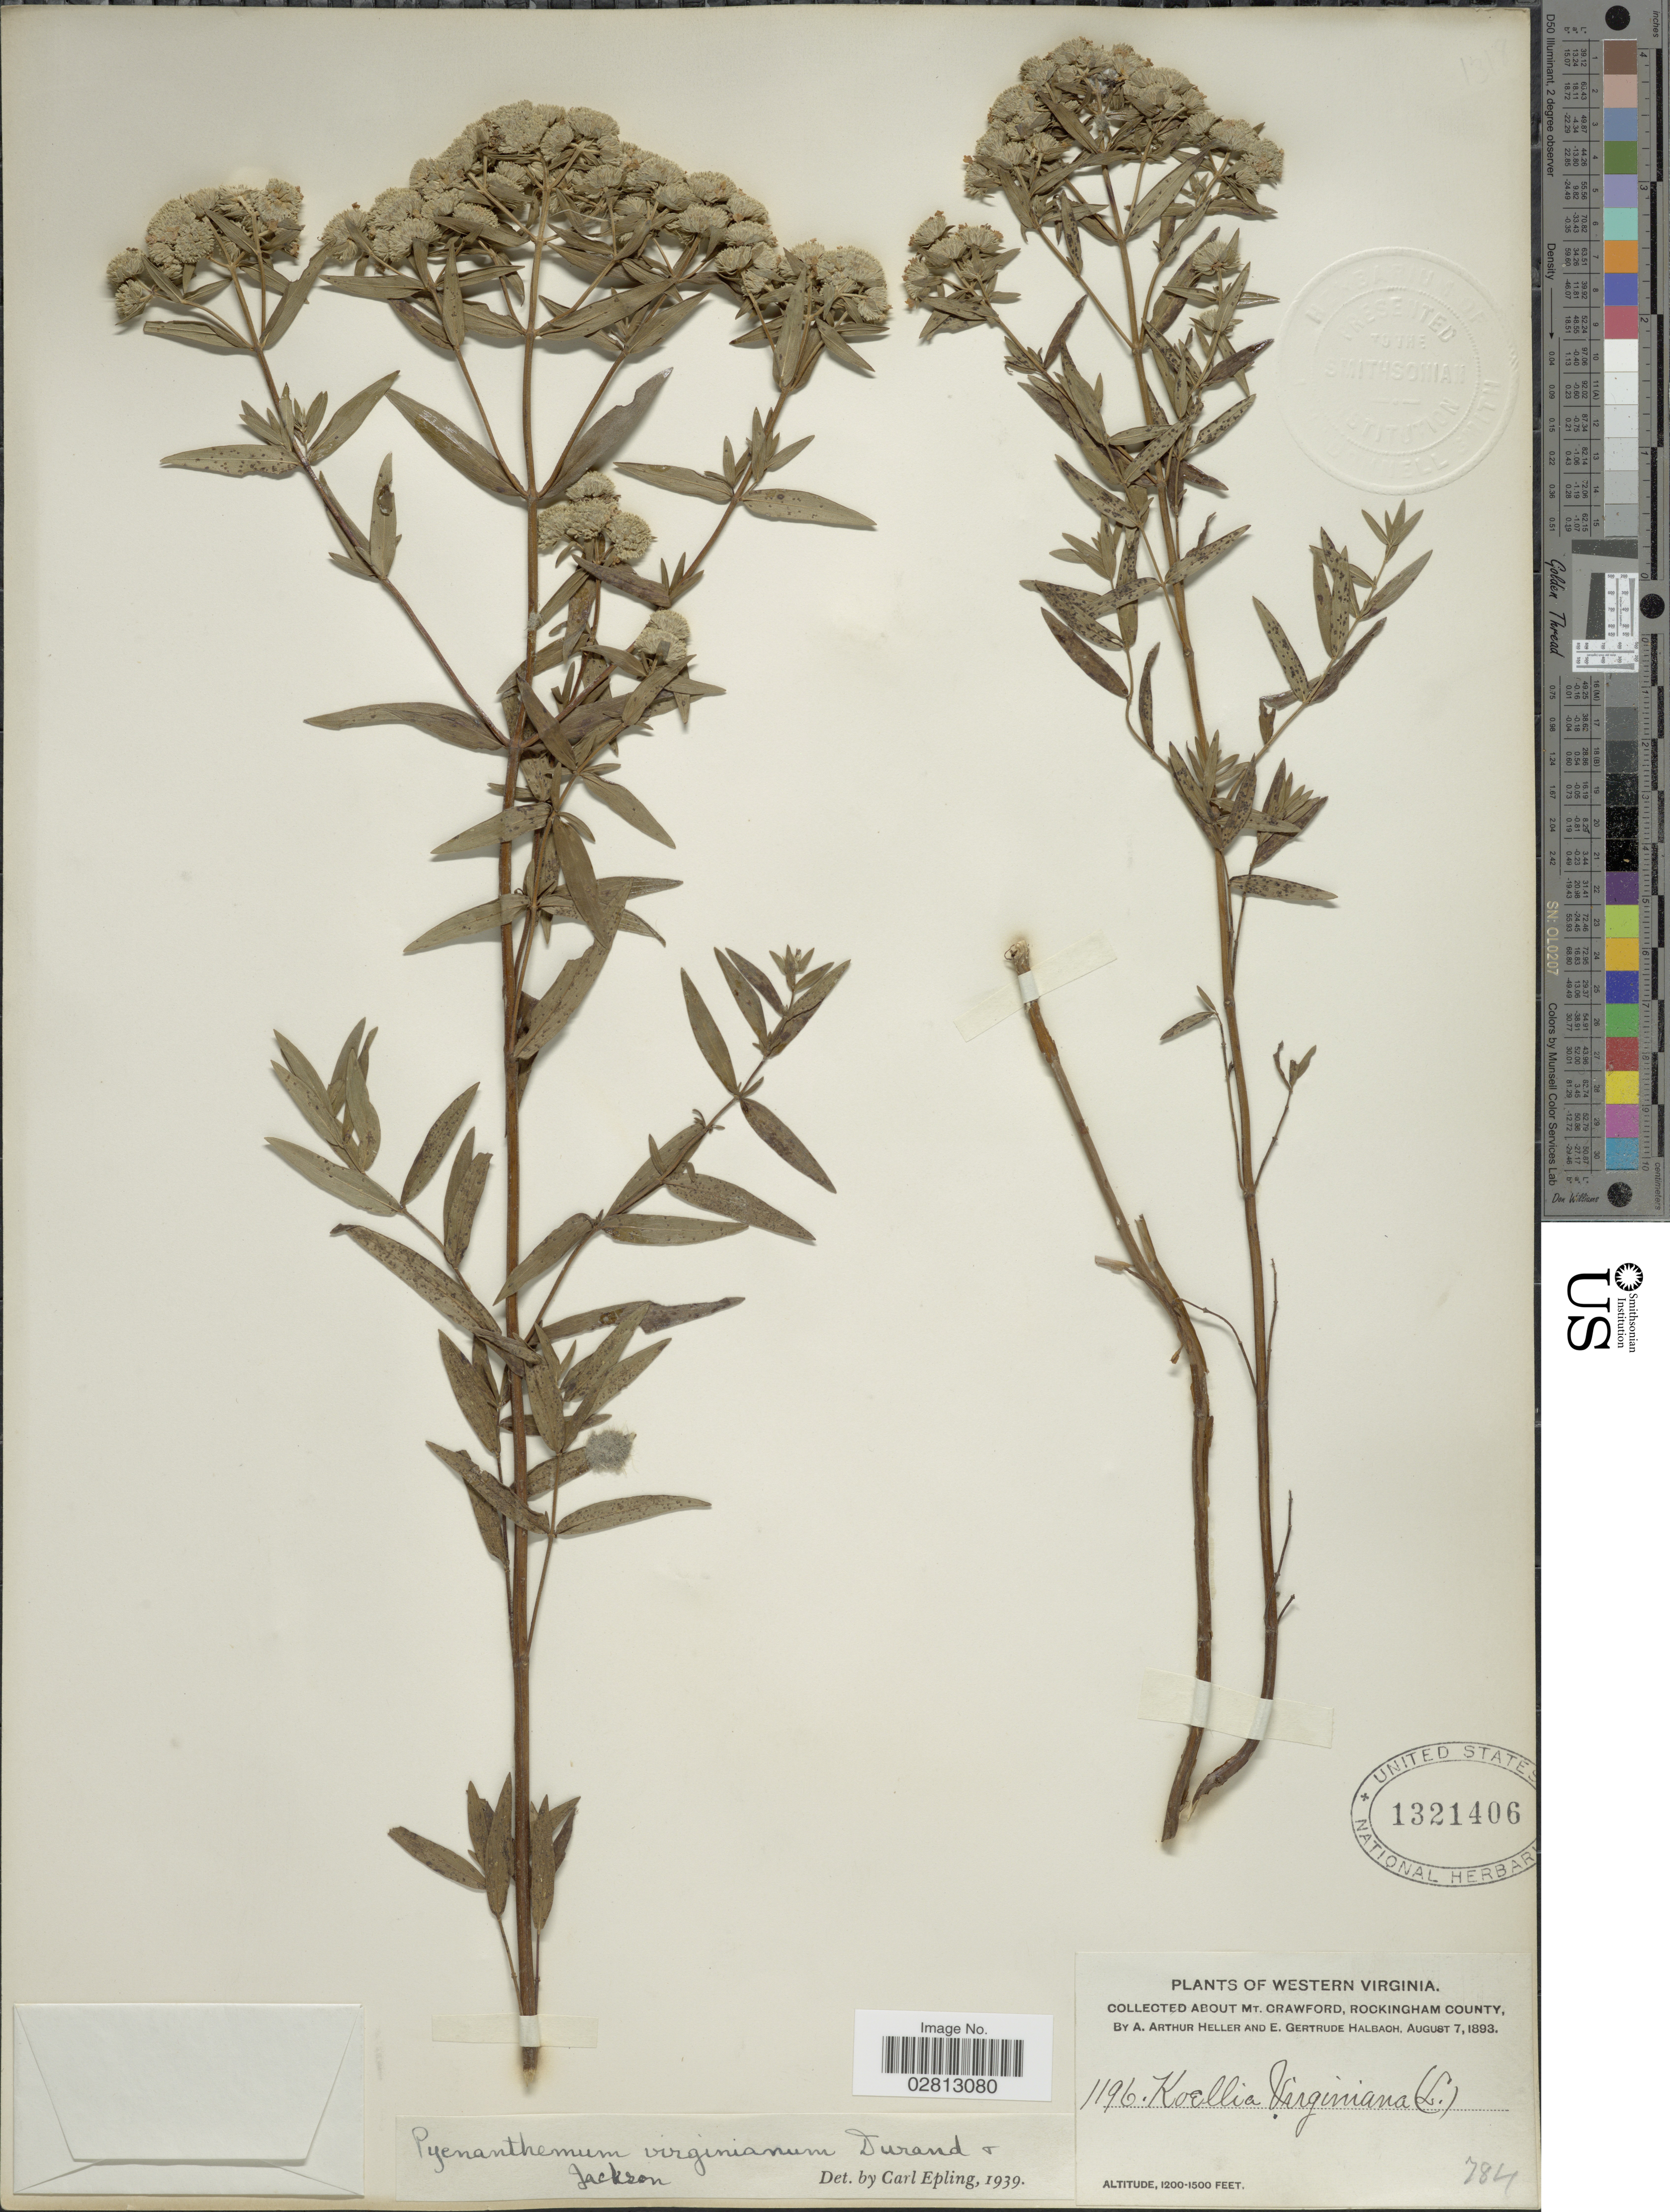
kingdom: Plantae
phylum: Tracheophyta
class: Magnoliopsida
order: Lamiales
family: Lamiaceae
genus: Pycnanthemum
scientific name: Pycnanthemum virginianum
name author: (L.) Durand & B.D. Jacks. ex B.L. Rob. & Fernald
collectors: A. A. Heller & E. G. Halbach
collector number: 1196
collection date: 1893-08-07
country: United States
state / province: Virginia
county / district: Rockingham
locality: Western Virginia, Collected about Mt. Crawford, Rockingham County.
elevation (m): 366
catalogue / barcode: US 1321406